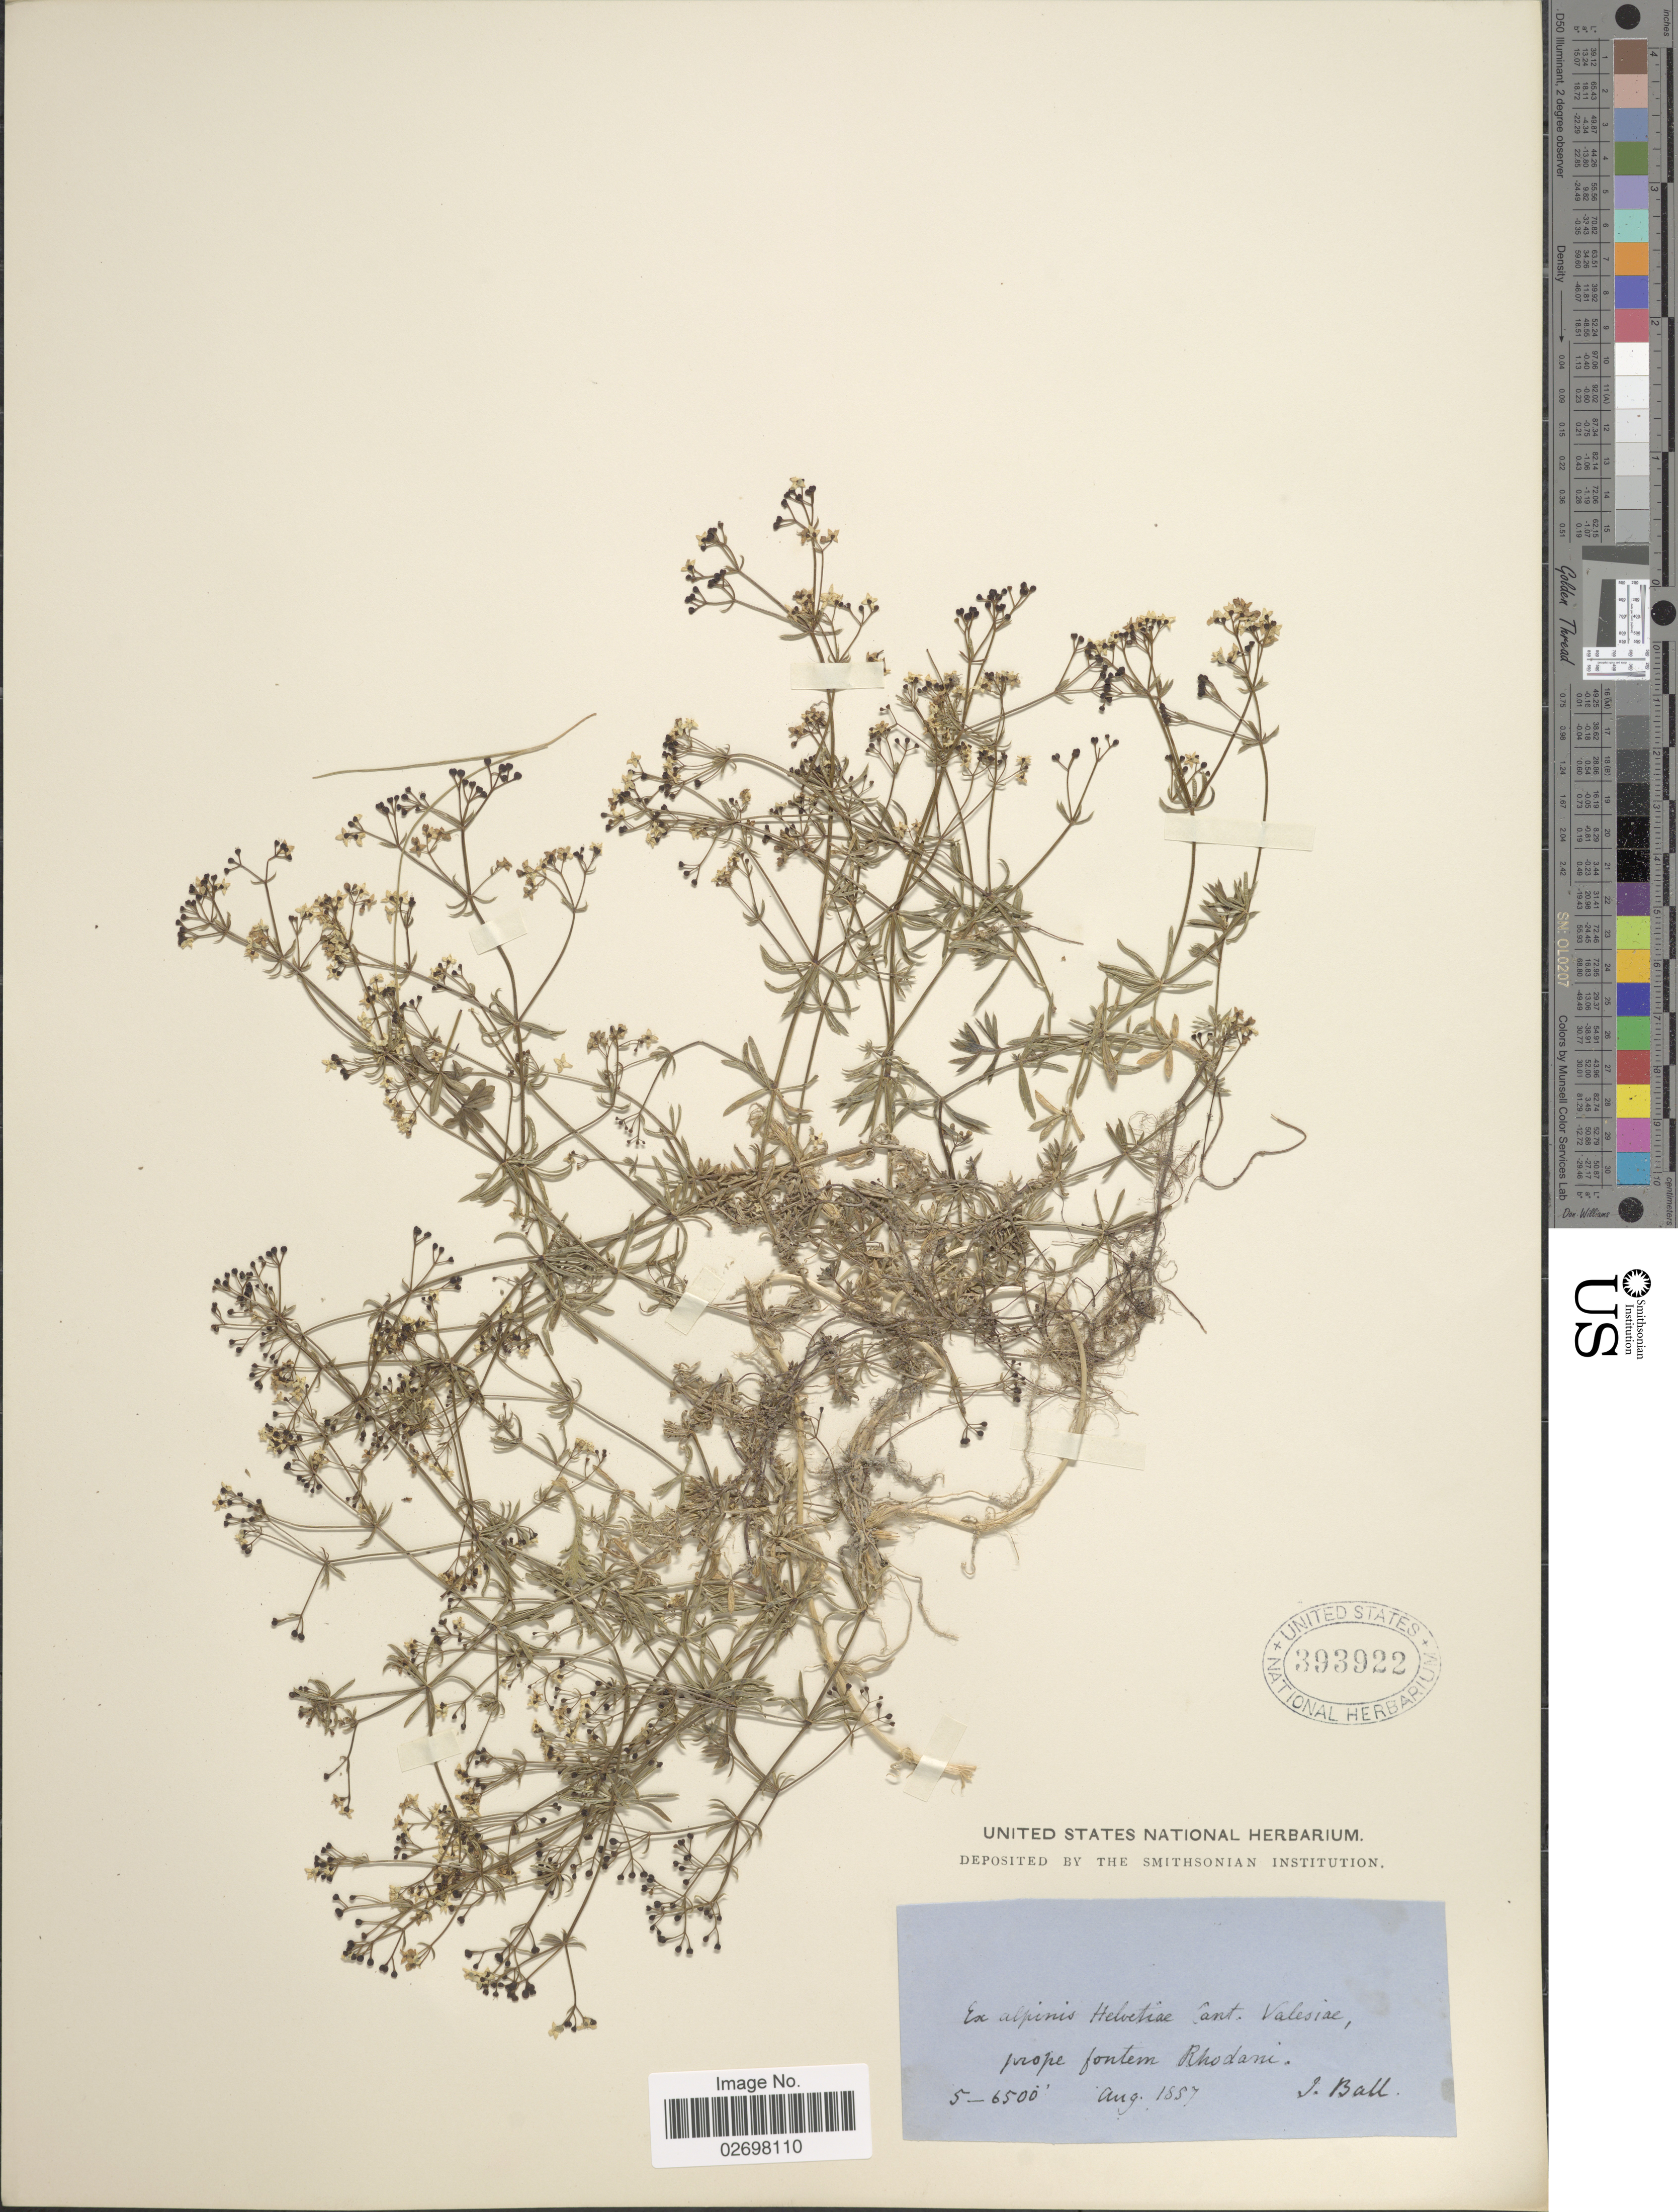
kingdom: Plantae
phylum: Tracheophyta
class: Magnoliopsida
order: Gentianales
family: Rubiaceae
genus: Galium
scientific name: Galium sp.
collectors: J. Ball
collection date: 1857-08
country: Switzerland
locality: Alpinis Helvetiae Cant Valesiae, prope fontem Rhodani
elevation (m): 1524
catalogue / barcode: US 393922